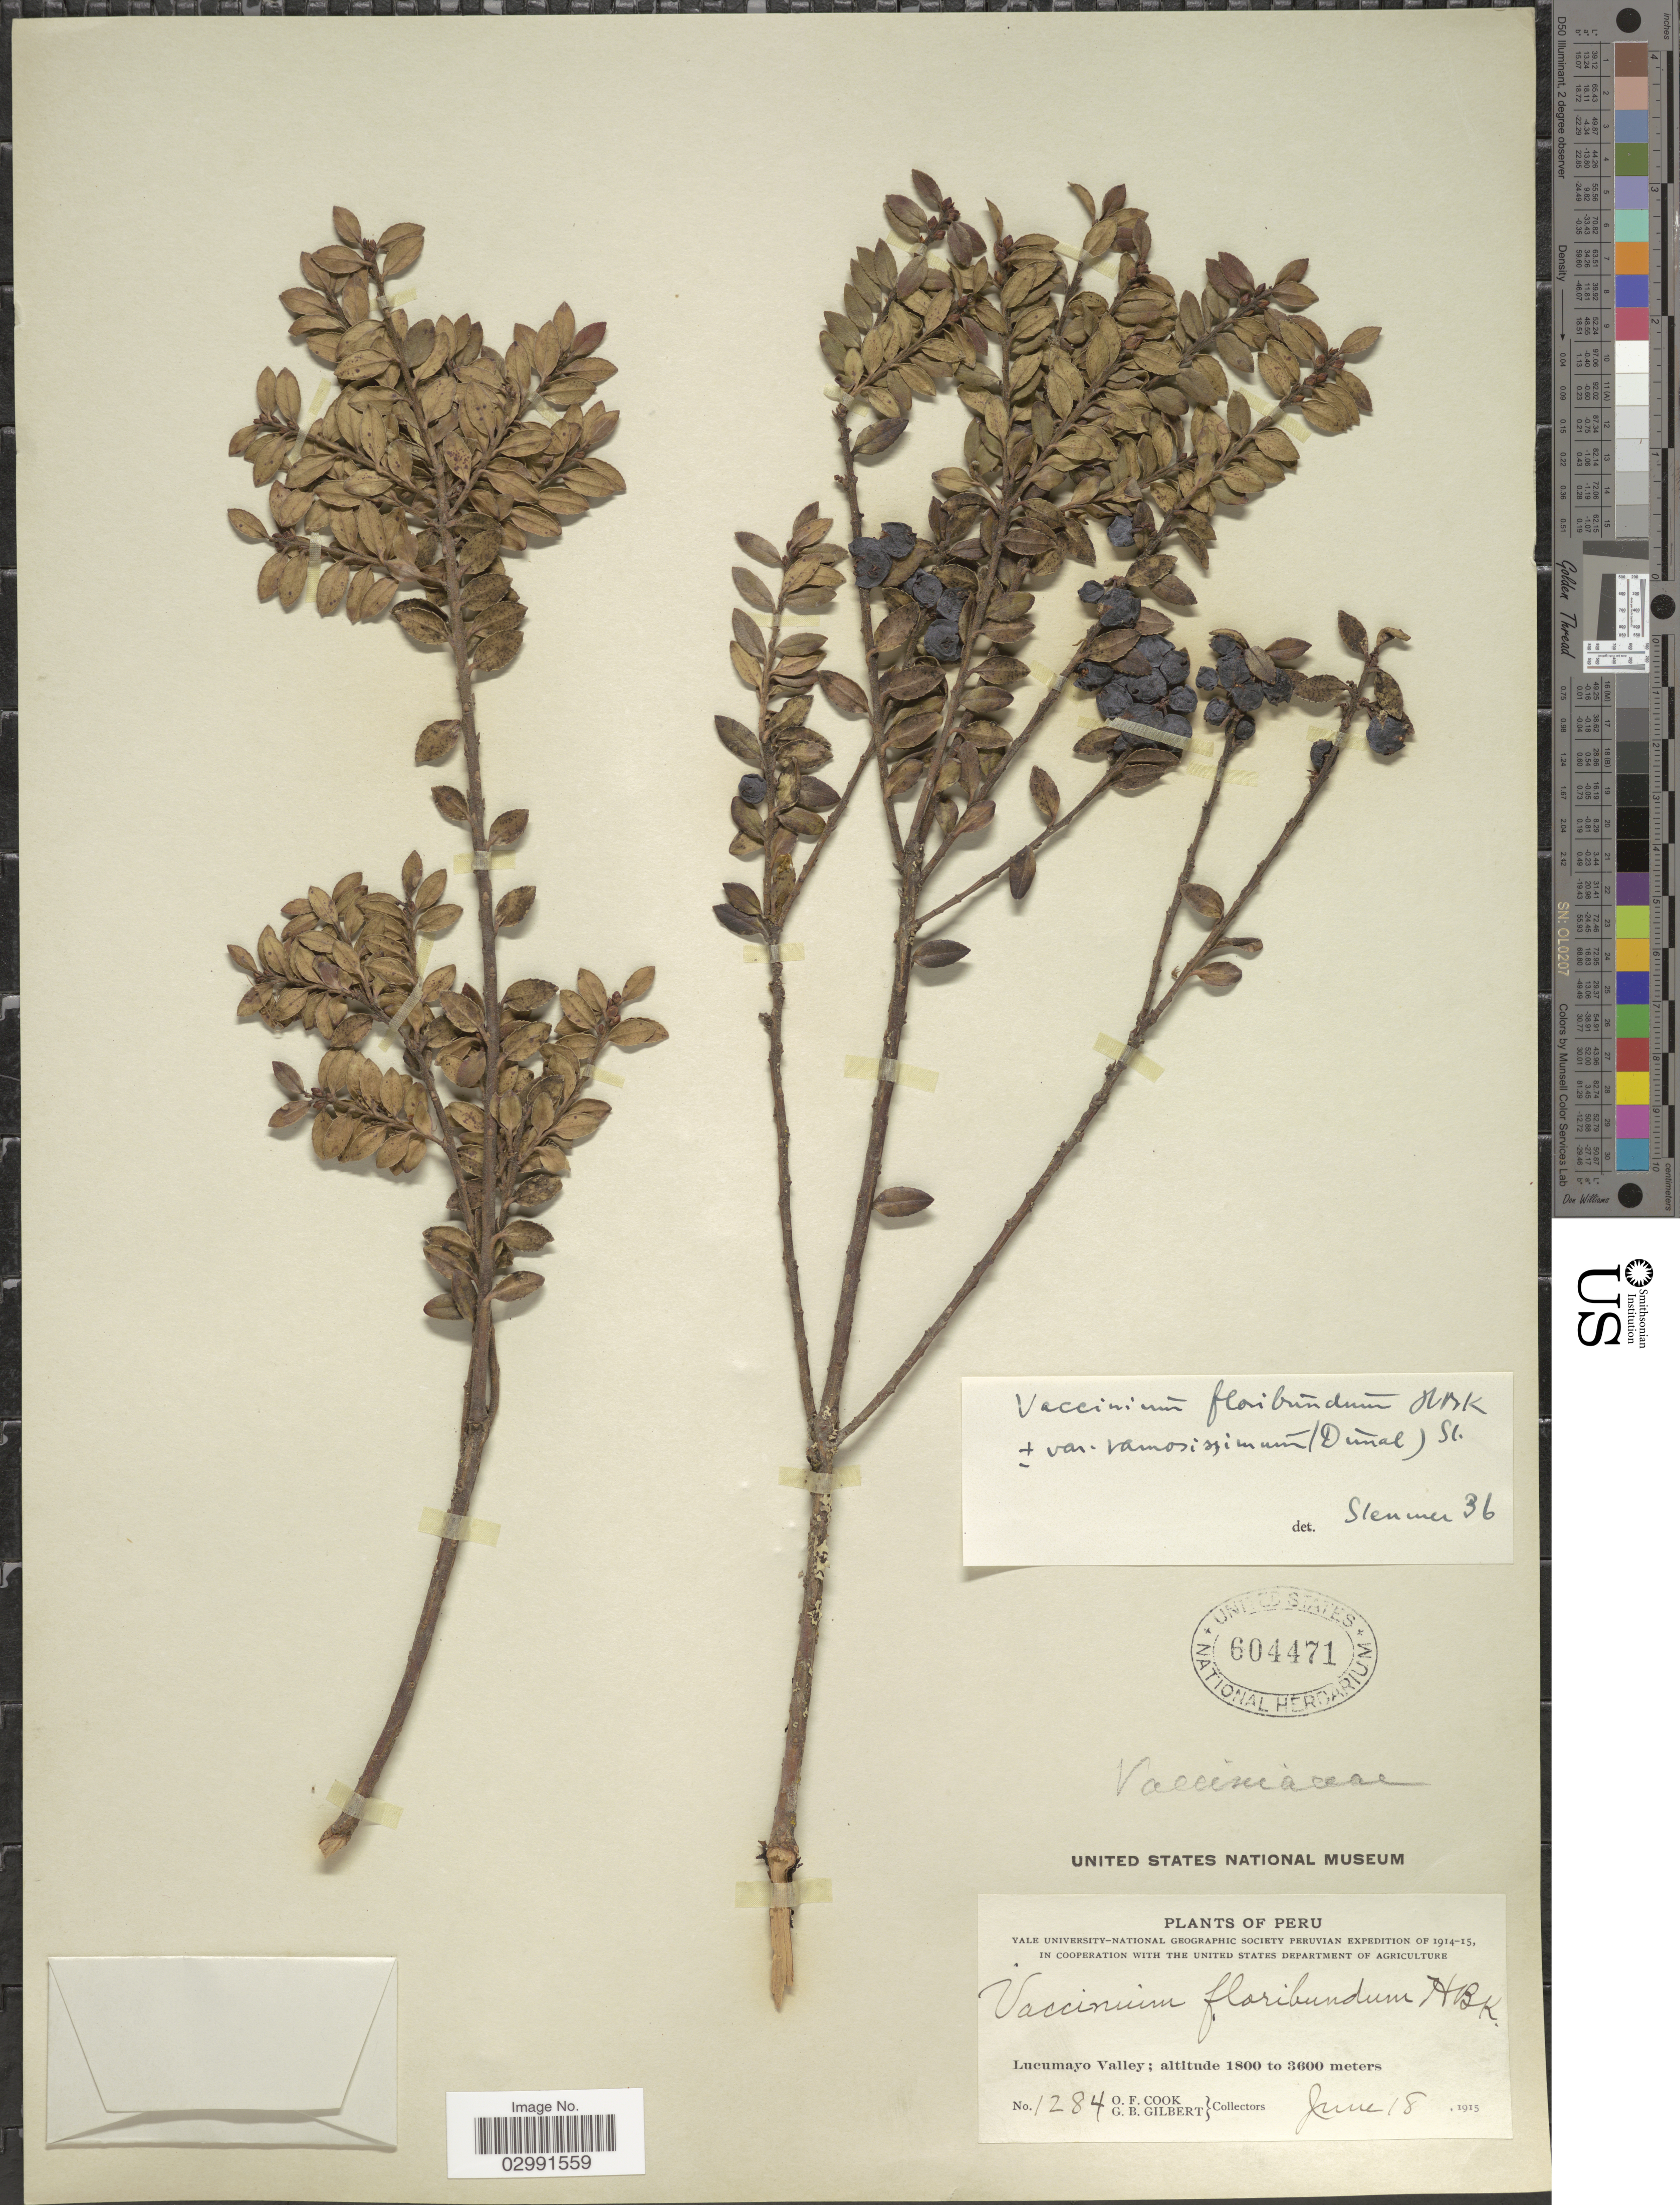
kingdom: Plantae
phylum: Tracheophyta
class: Magnoliopsida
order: Ericales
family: Ericaceae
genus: Vaccinium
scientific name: Vaccinium floribundum var. ramosissimum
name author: Kunth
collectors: O. F. Cook & G. B. Gilbert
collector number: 1284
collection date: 1915-06-18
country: Peru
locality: Lucumayo Valley.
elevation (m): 1800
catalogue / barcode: US 604471